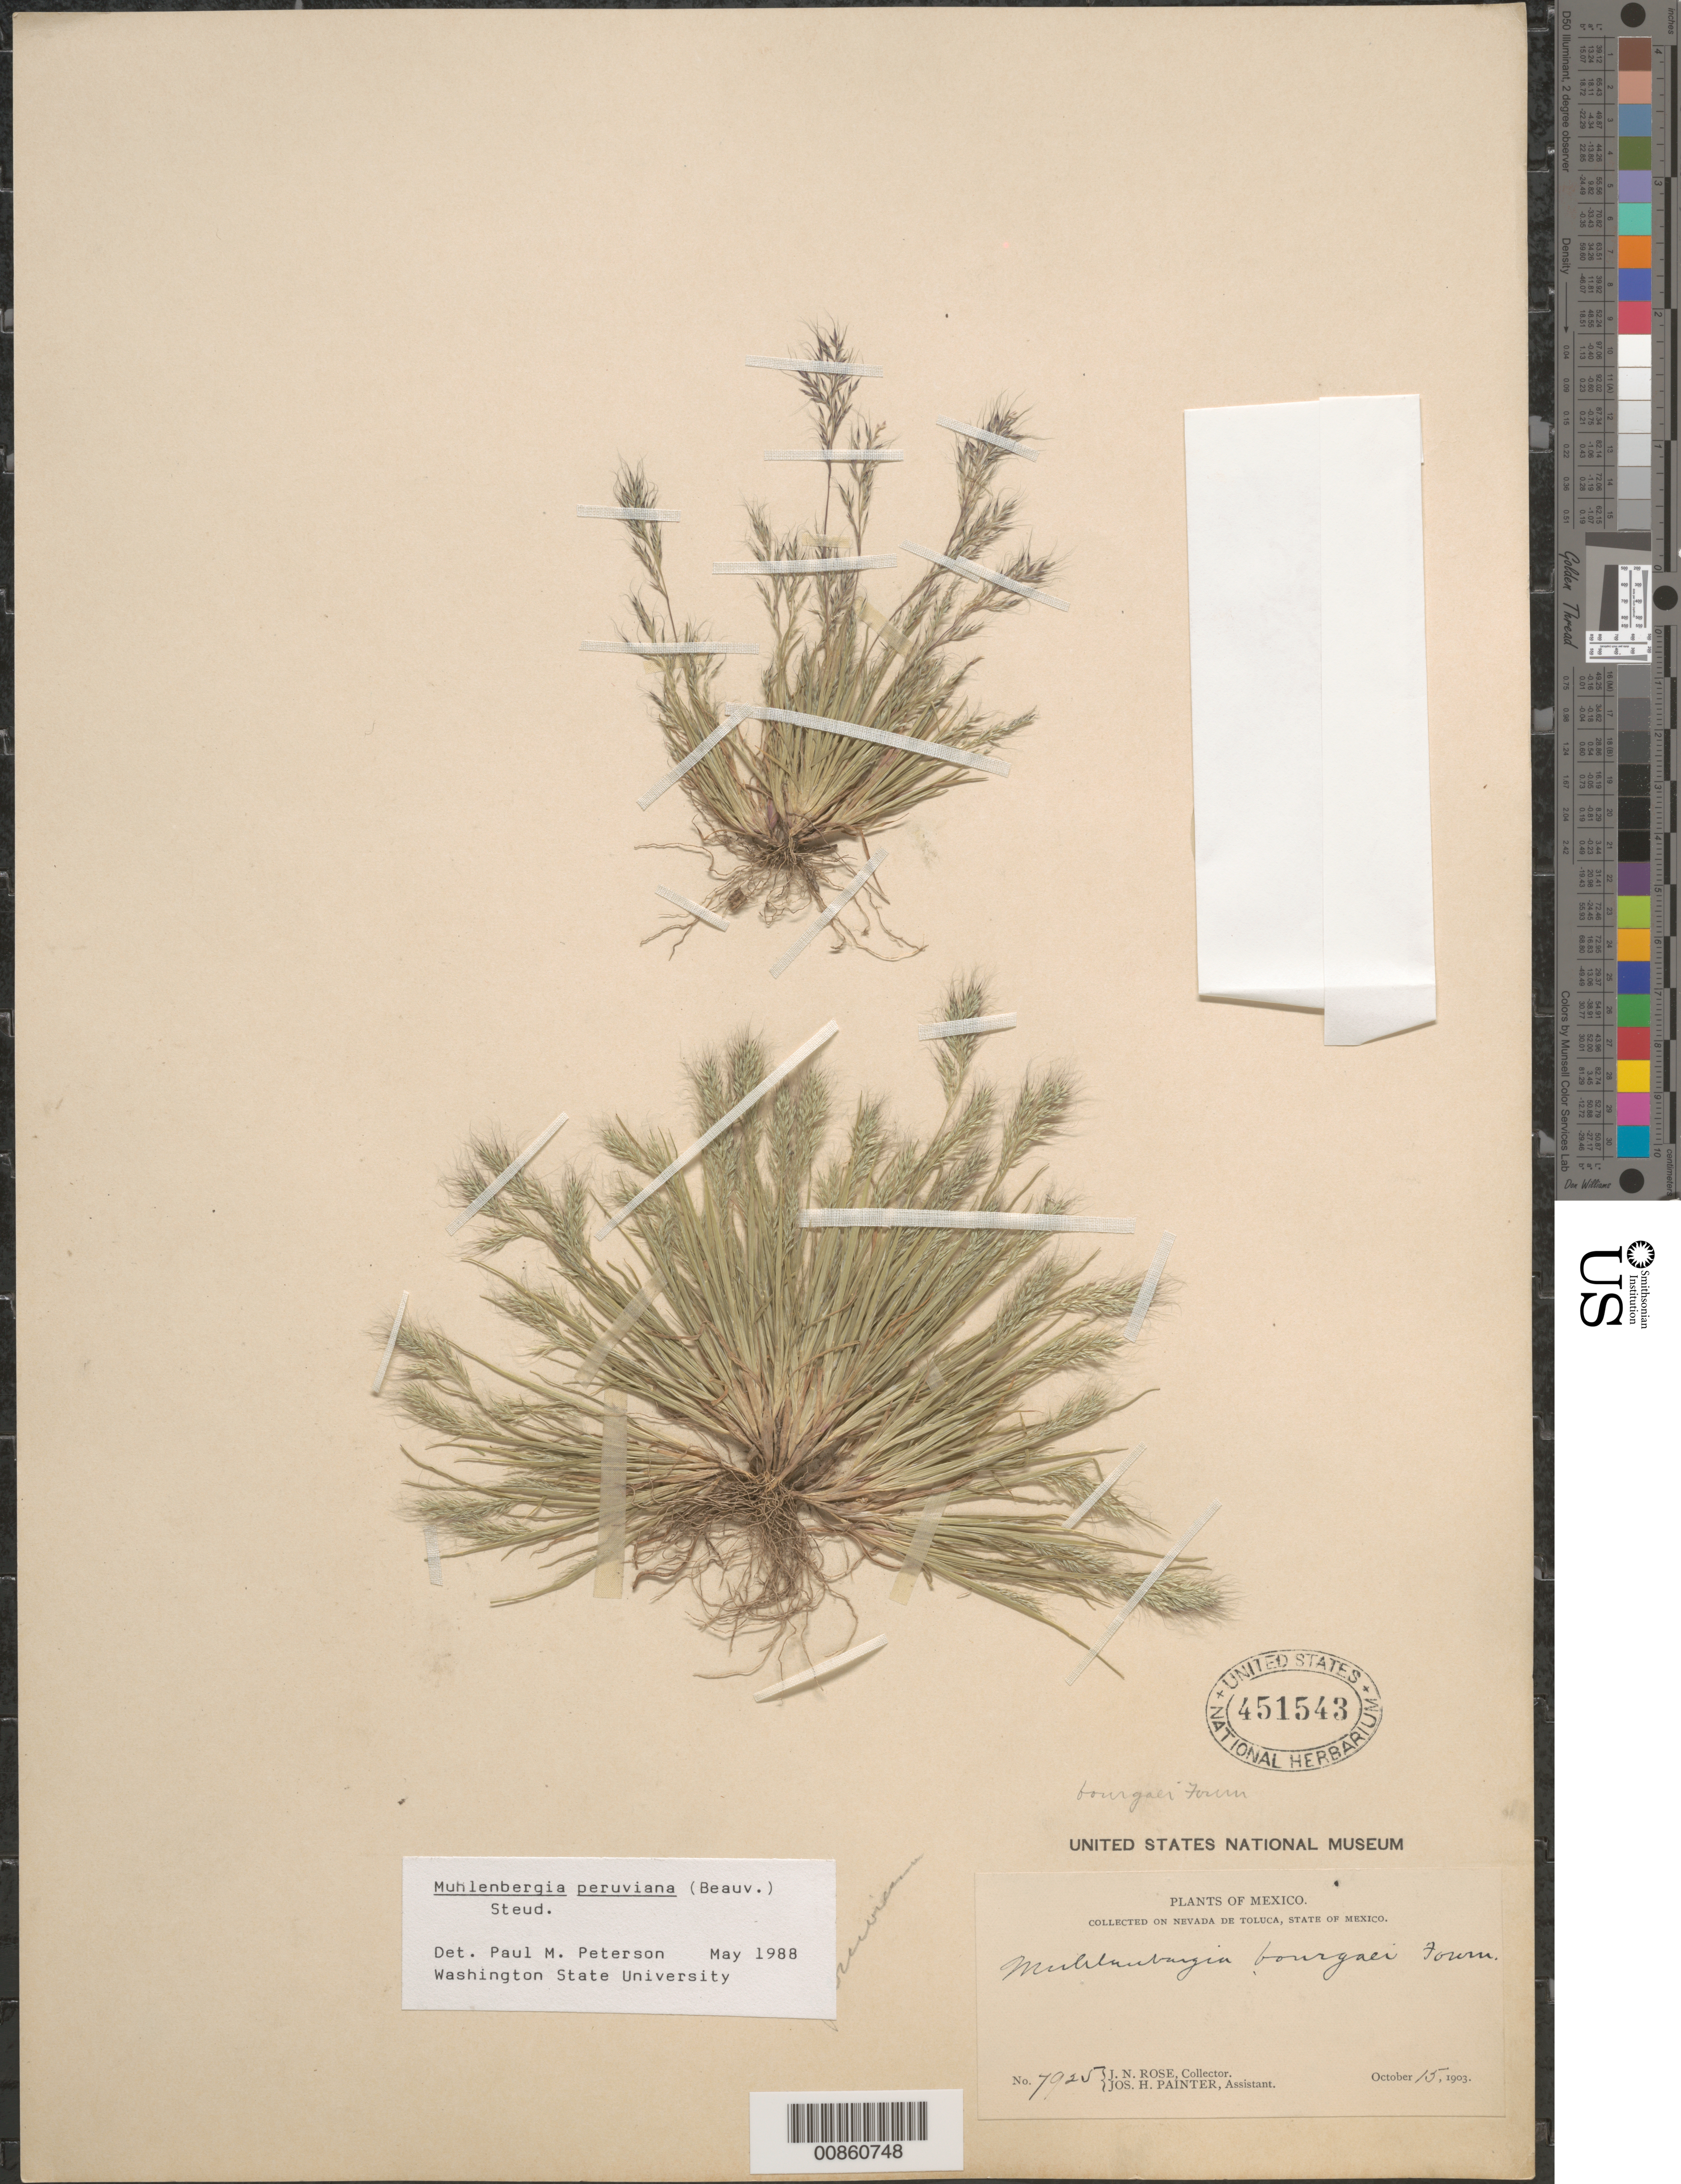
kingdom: Plantae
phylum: Tracheophyta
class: Liliopsida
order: Poales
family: Poaceae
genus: Muhlenbergia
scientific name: Muhlenbergia peruviana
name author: (P. Beauv.) Steud.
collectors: J. N. Rose & J. H. Painter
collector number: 7025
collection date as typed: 15 Oct 1903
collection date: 1903-10-15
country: Mexico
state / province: México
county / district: Toluca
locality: Nevado de Toluca, mpio. Toluca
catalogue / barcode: US 451543